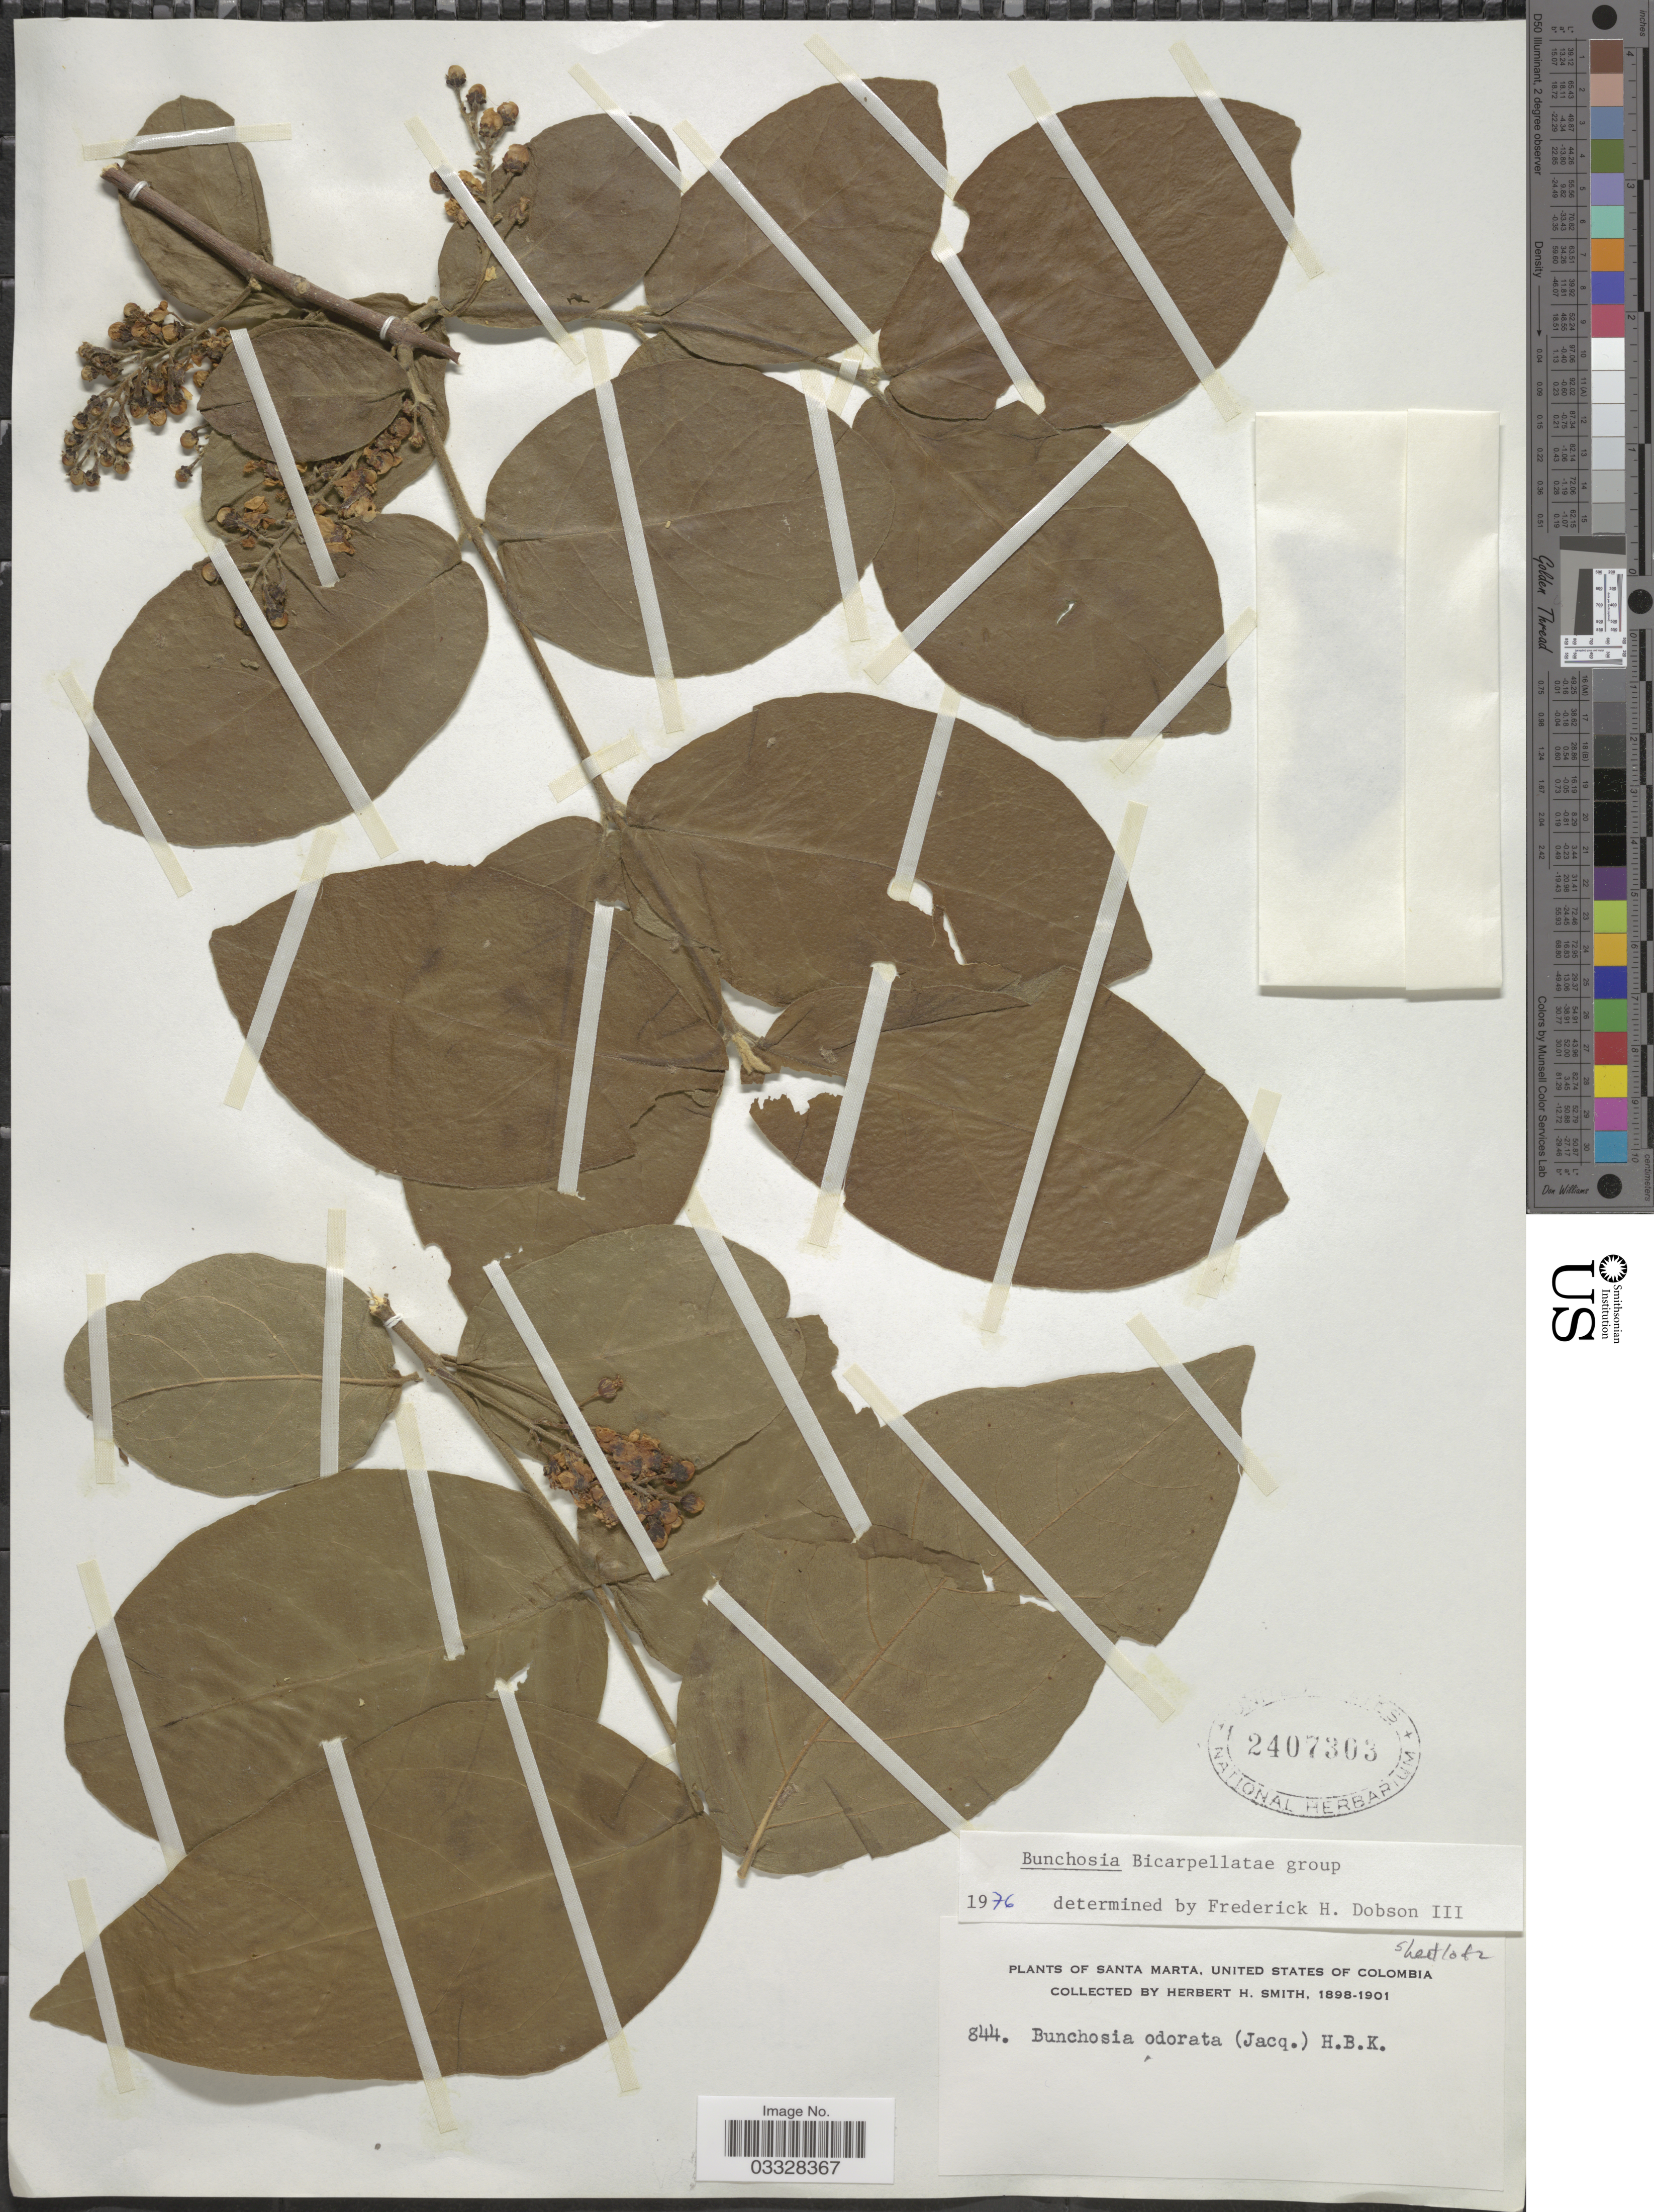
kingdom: Plantae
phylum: Tracheophyta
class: Magnoliopsida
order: Malpighiales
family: Malpighiaceae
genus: Bunchosia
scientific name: Bunchosia odorata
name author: (Jacq.) DC.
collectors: Herbert H. Smith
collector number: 844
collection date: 1898/1901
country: Colombia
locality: Santa Marta, United States of Colombia.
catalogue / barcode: US 2407303